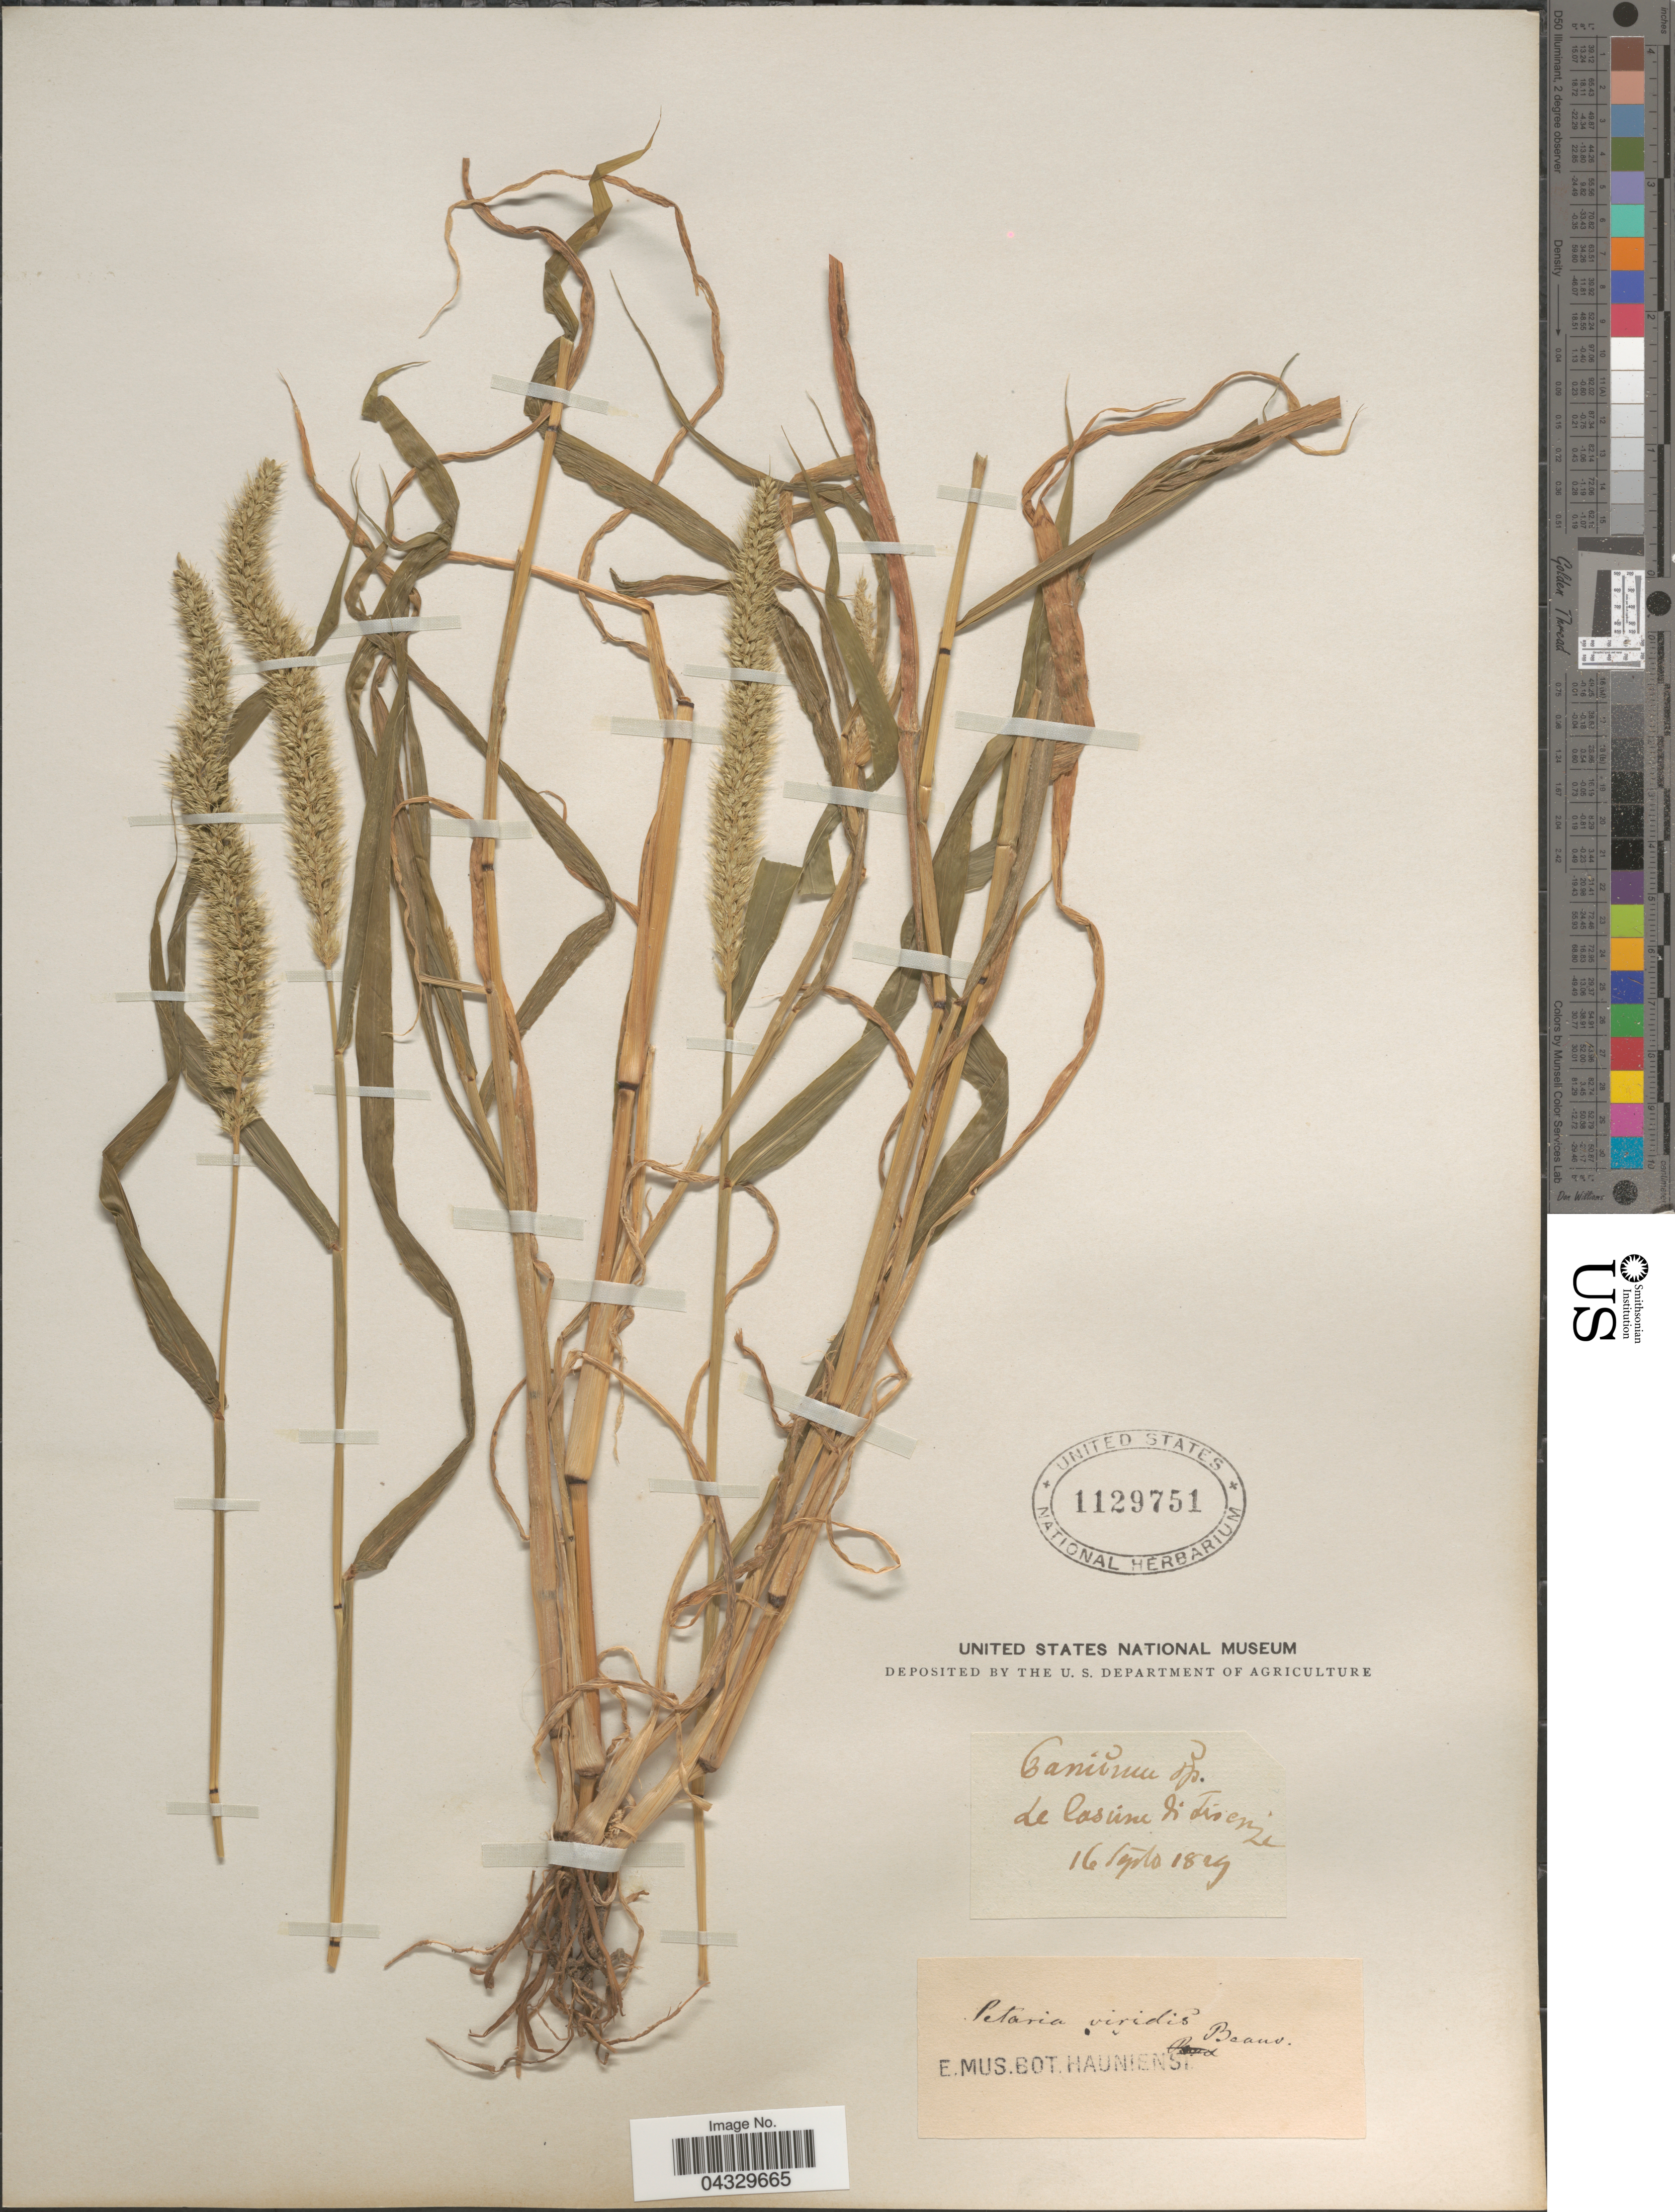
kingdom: Plantae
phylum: Tracheophyta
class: Liliopsida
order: Poales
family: Poaceae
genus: Setaria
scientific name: Setaria viridis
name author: (L.) P. Beauv.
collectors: ex Mus. Bot. Hauniense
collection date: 1829-09-16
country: Italy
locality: Le Casúne [interpreted] di Firenze.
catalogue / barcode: US 1129751